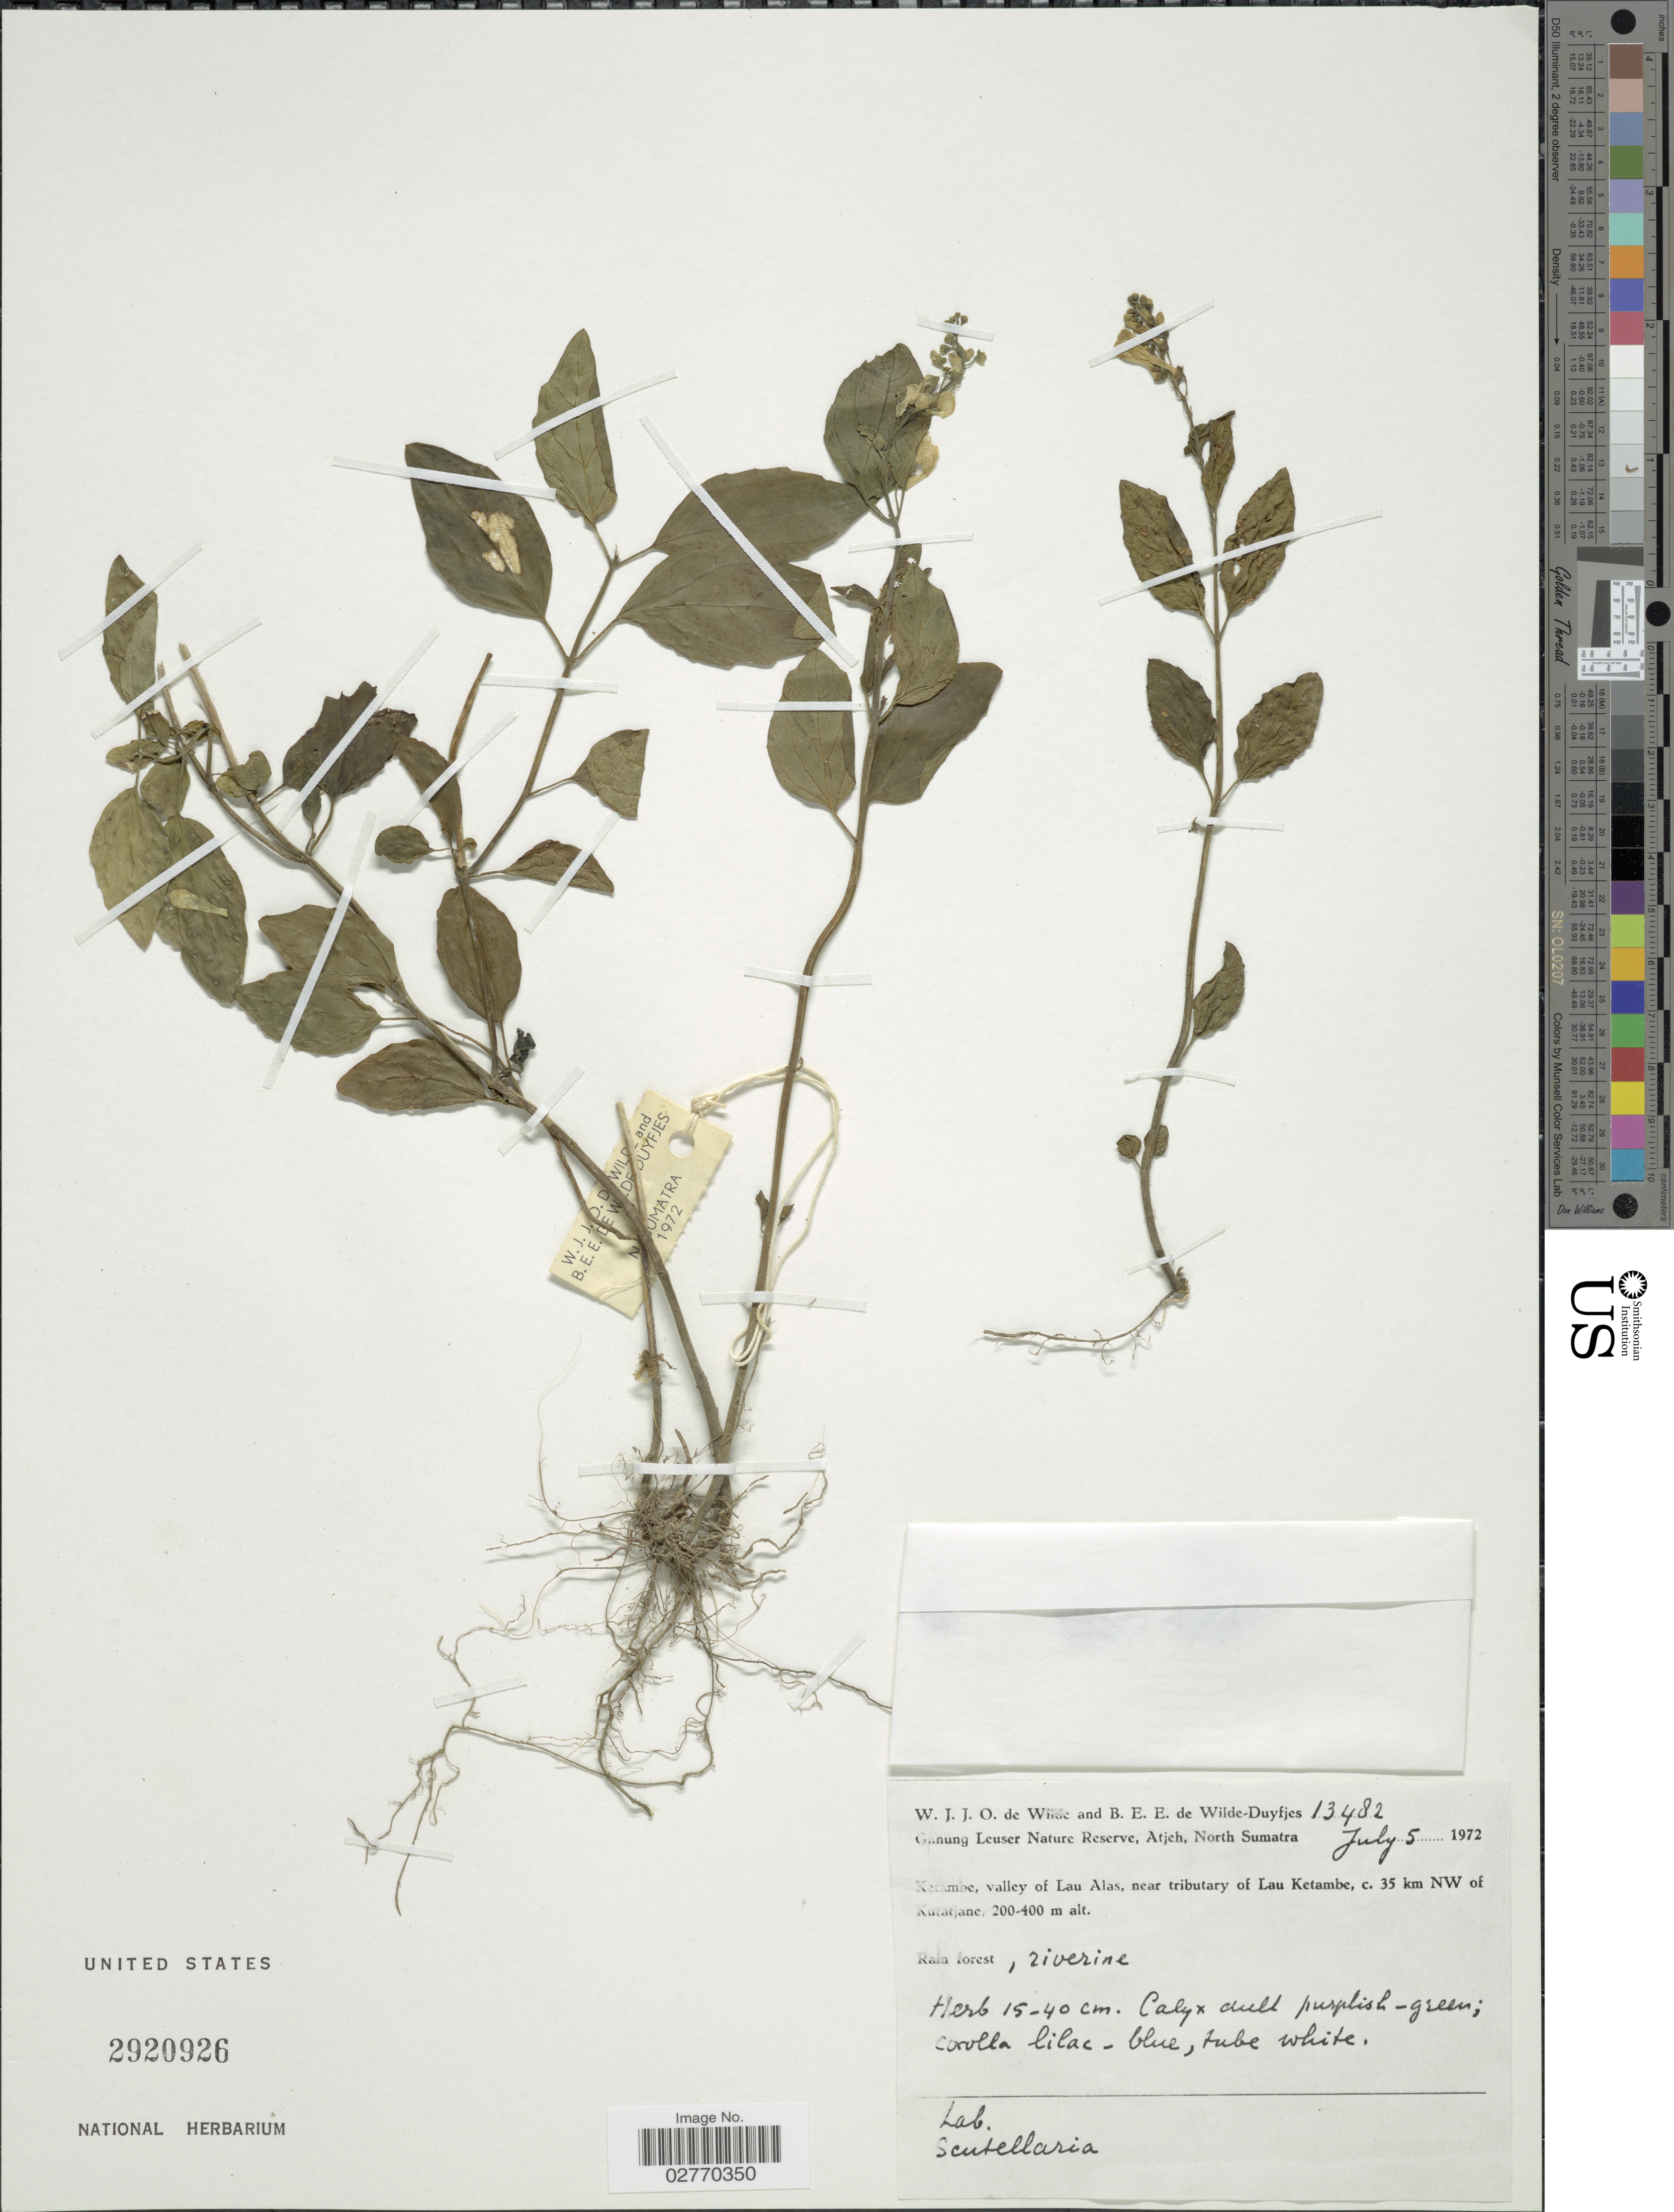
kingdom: Plantae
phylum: Tracheophyta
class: Magnoliopsida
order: Lamiales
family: Lamiaceae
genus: Scutellaria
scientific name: Scutellaria sp.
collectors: W. J. de Wilde & B. E. de Wilde-Duyfjes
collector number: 13482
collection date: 1972-07-05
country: Indonesia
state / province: Sumatra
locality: Gunung Leuser Nature Reserve, Atjeh, North Sumatra. Ketambe, valley of Lau Alas, near tributary of Lau Ketambe, c. 35 km NW of Kutatjane.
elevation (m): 200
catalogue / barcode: US 2920926